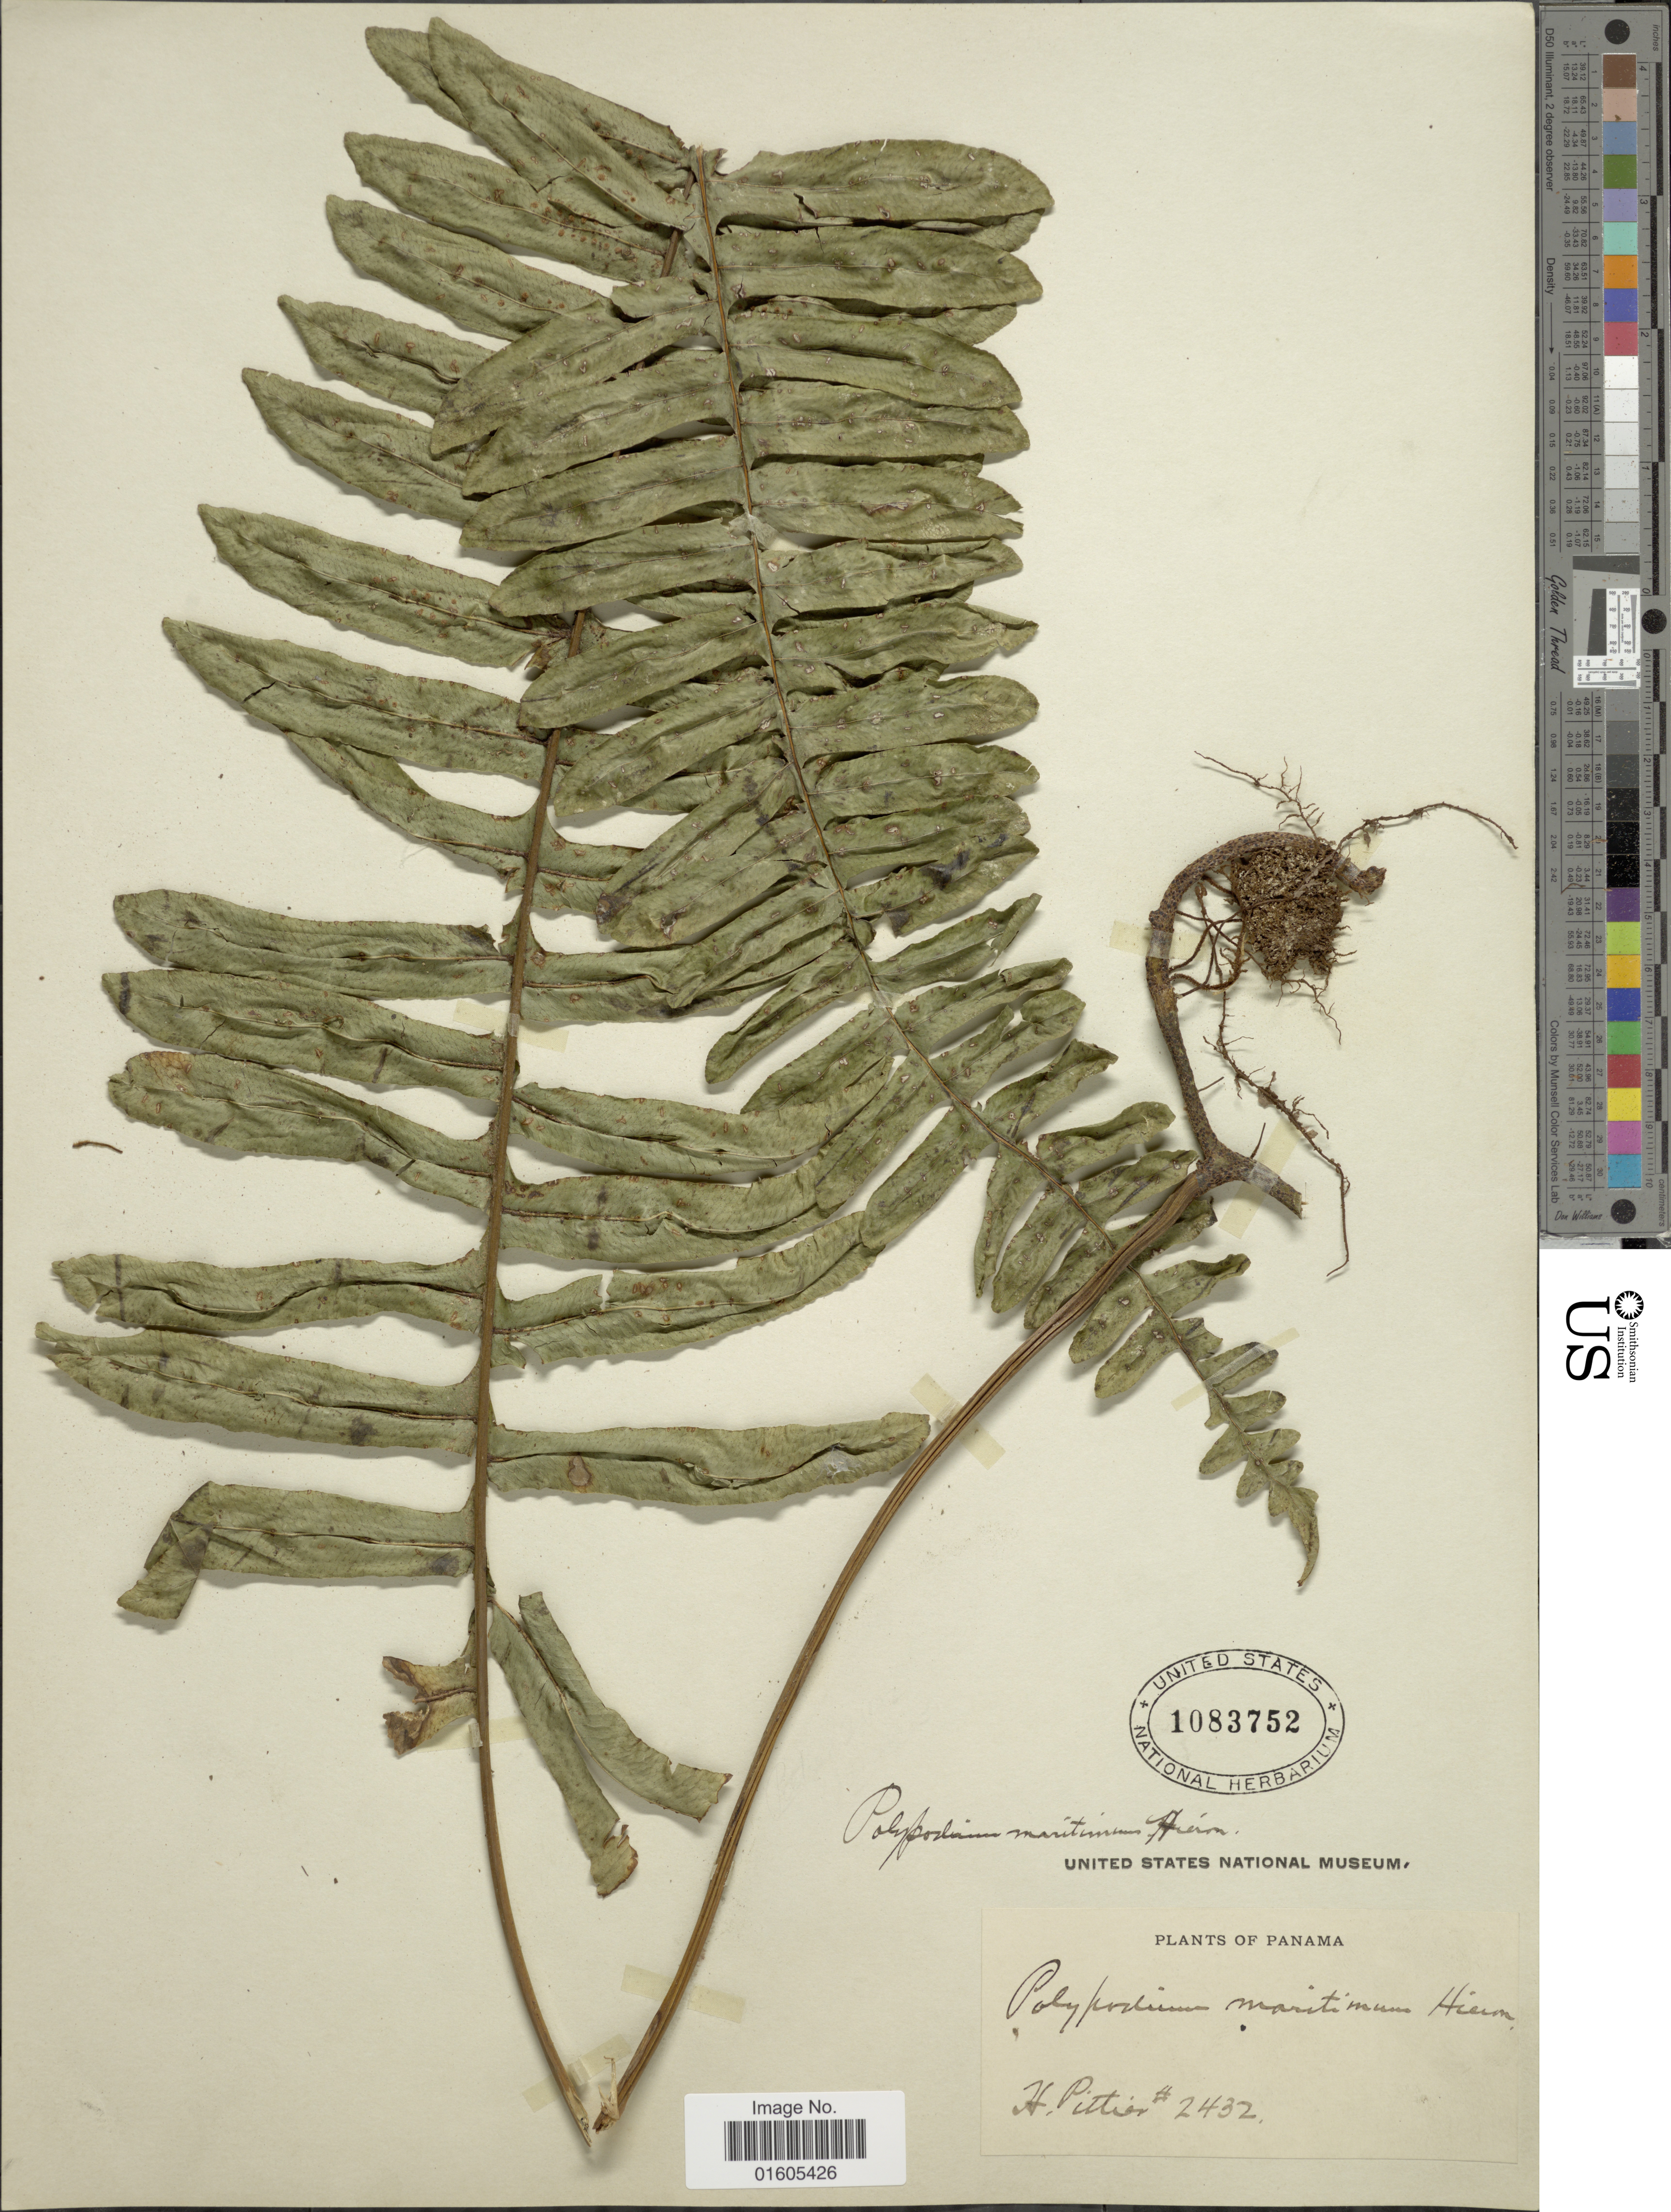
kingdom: Plantae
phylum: Tracheophyta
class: Polypodiopsida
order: Polypodiales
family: Polypodiaceae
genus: Serpocaulon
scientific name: Serpocaulon maritimum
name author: (Hieron.) A.R. Sm.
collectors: H. F. Pittier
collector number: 2432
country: Panama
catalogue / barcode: US 1083752